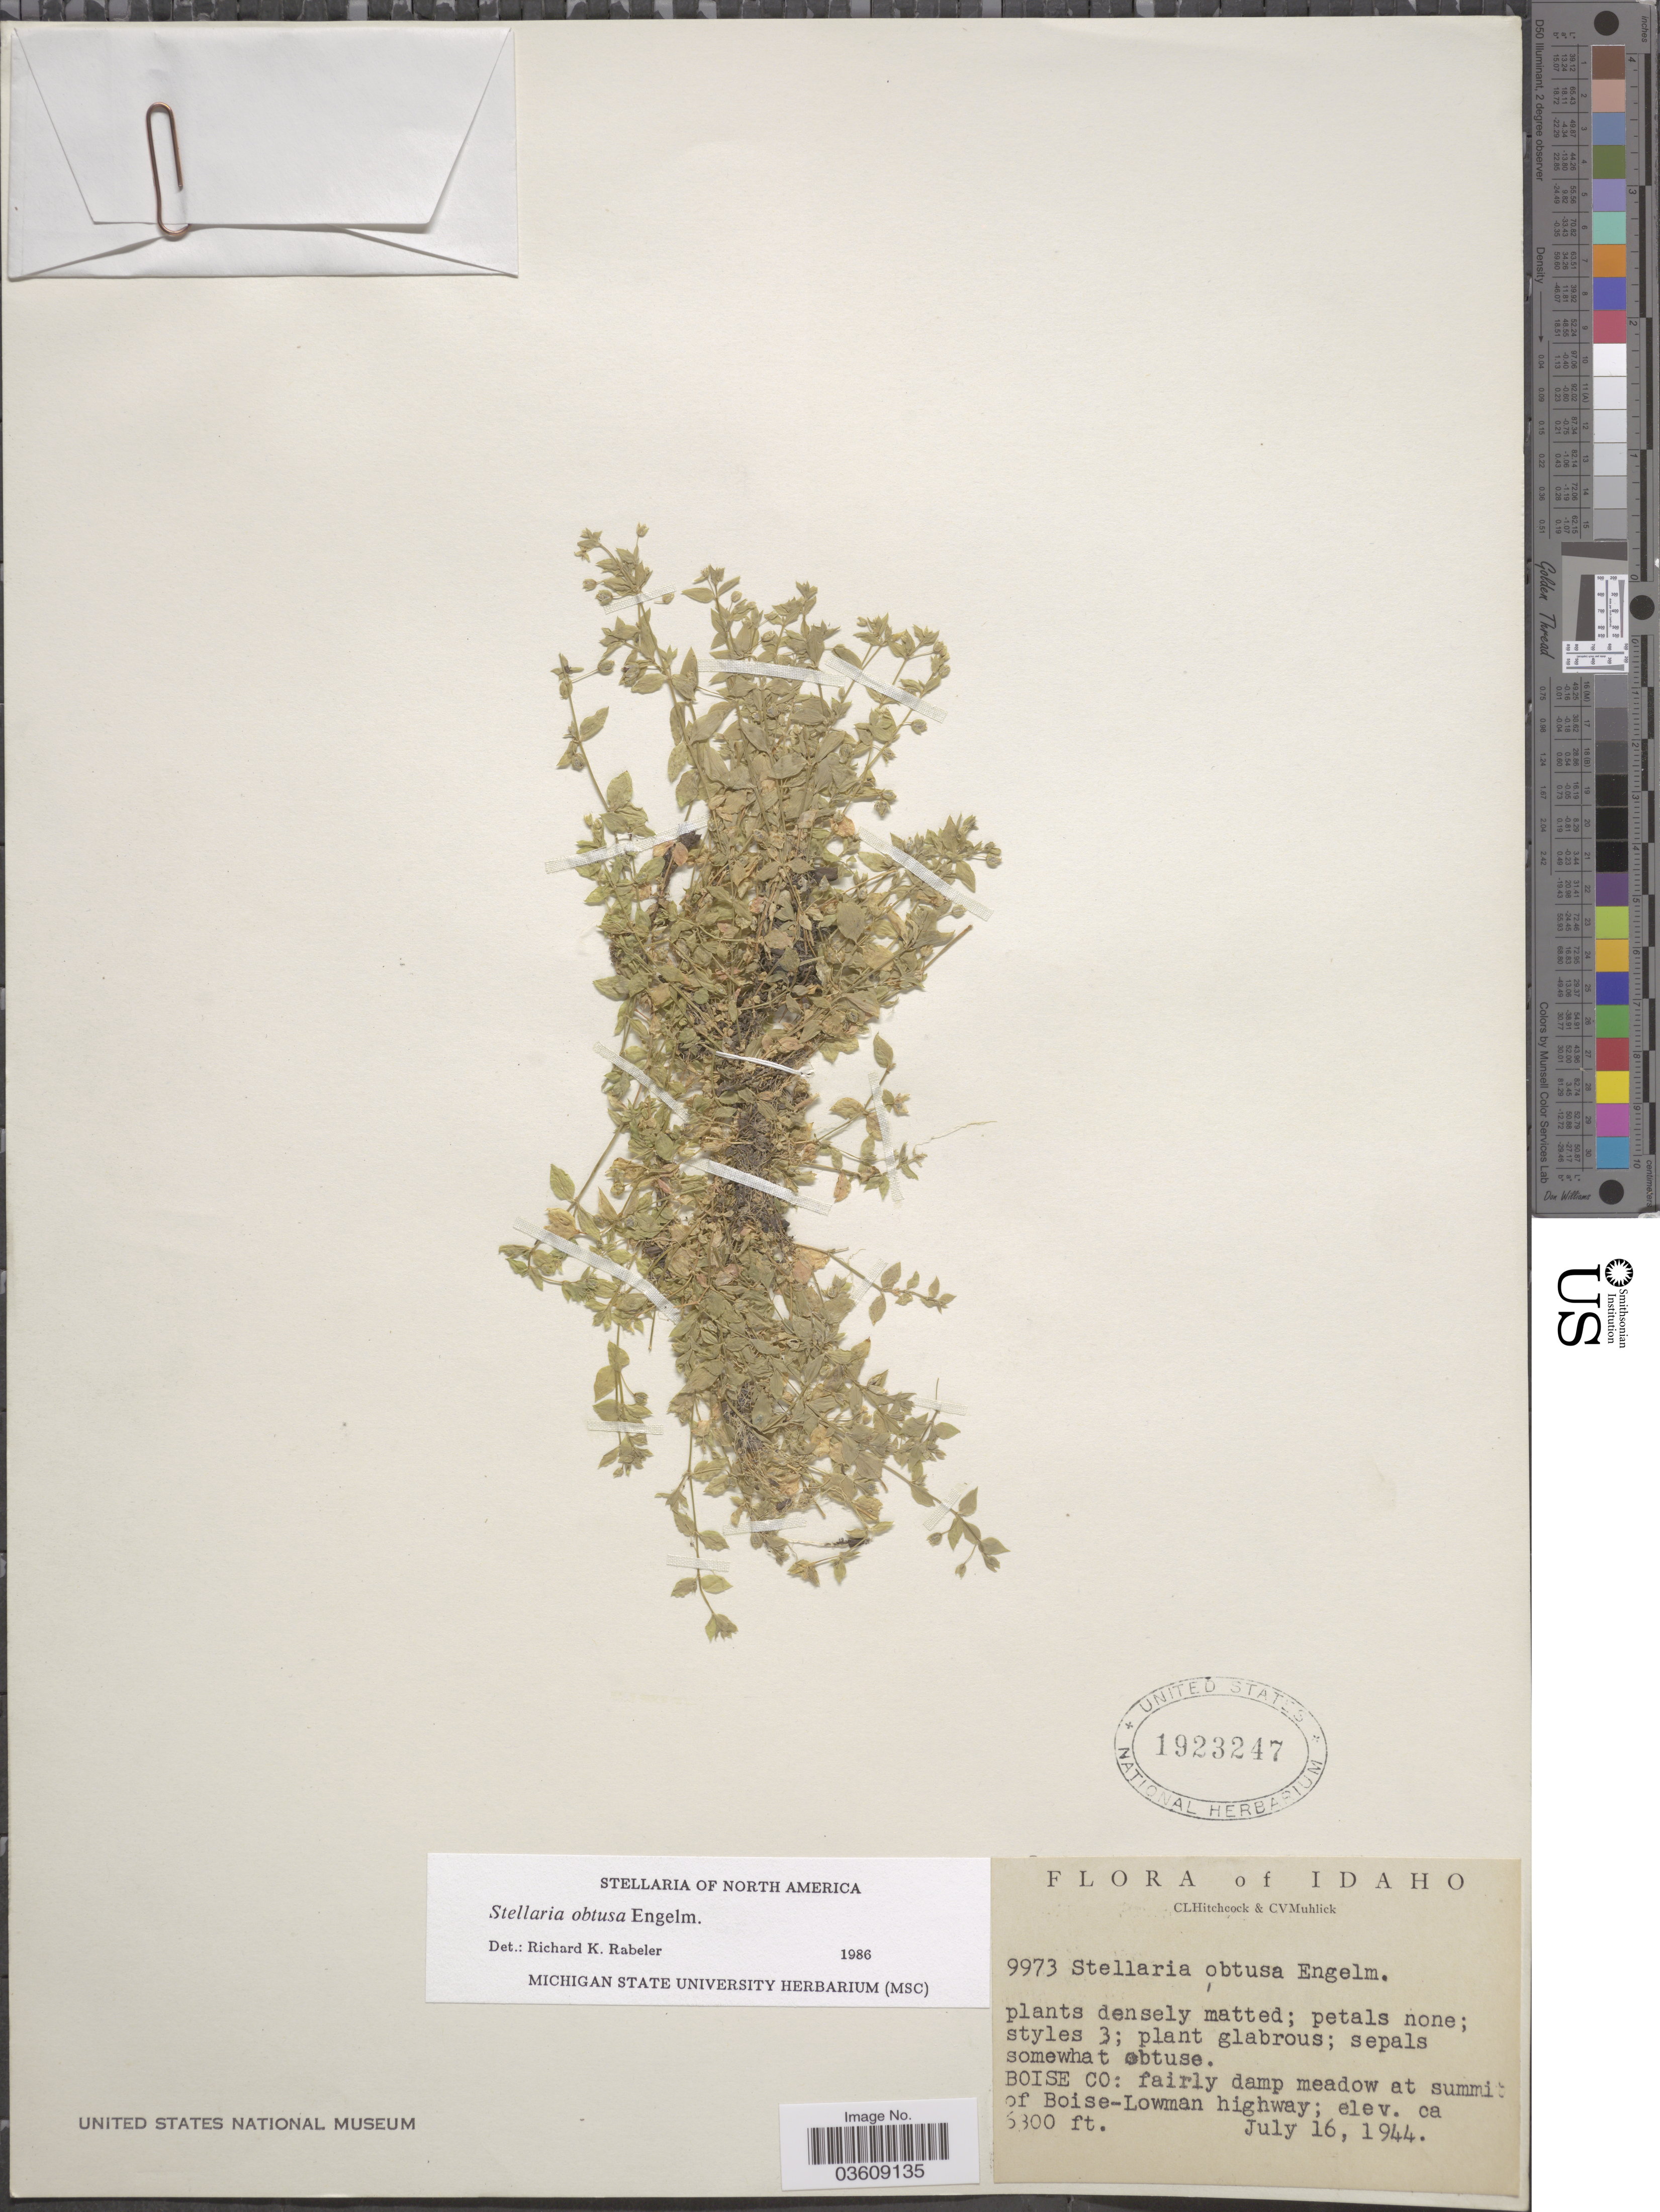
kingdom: Plantae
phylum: Tracheophyta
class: Magnoliopsida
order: Caryophyllales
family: Caryophyllaceae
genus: Engellaria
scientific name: Engellaria obtusa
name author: (Engelm.) Iamonico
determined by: U.S. National Herbarium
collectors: C. L. Hitchcock & C. V. Muhlick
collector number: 9973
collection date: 1944-07-16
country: United States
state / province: Idaho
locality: Boise Co: fairly damp meadow at summit of Boise-Lowman highway.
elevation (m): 1920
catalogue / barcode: US 1923247